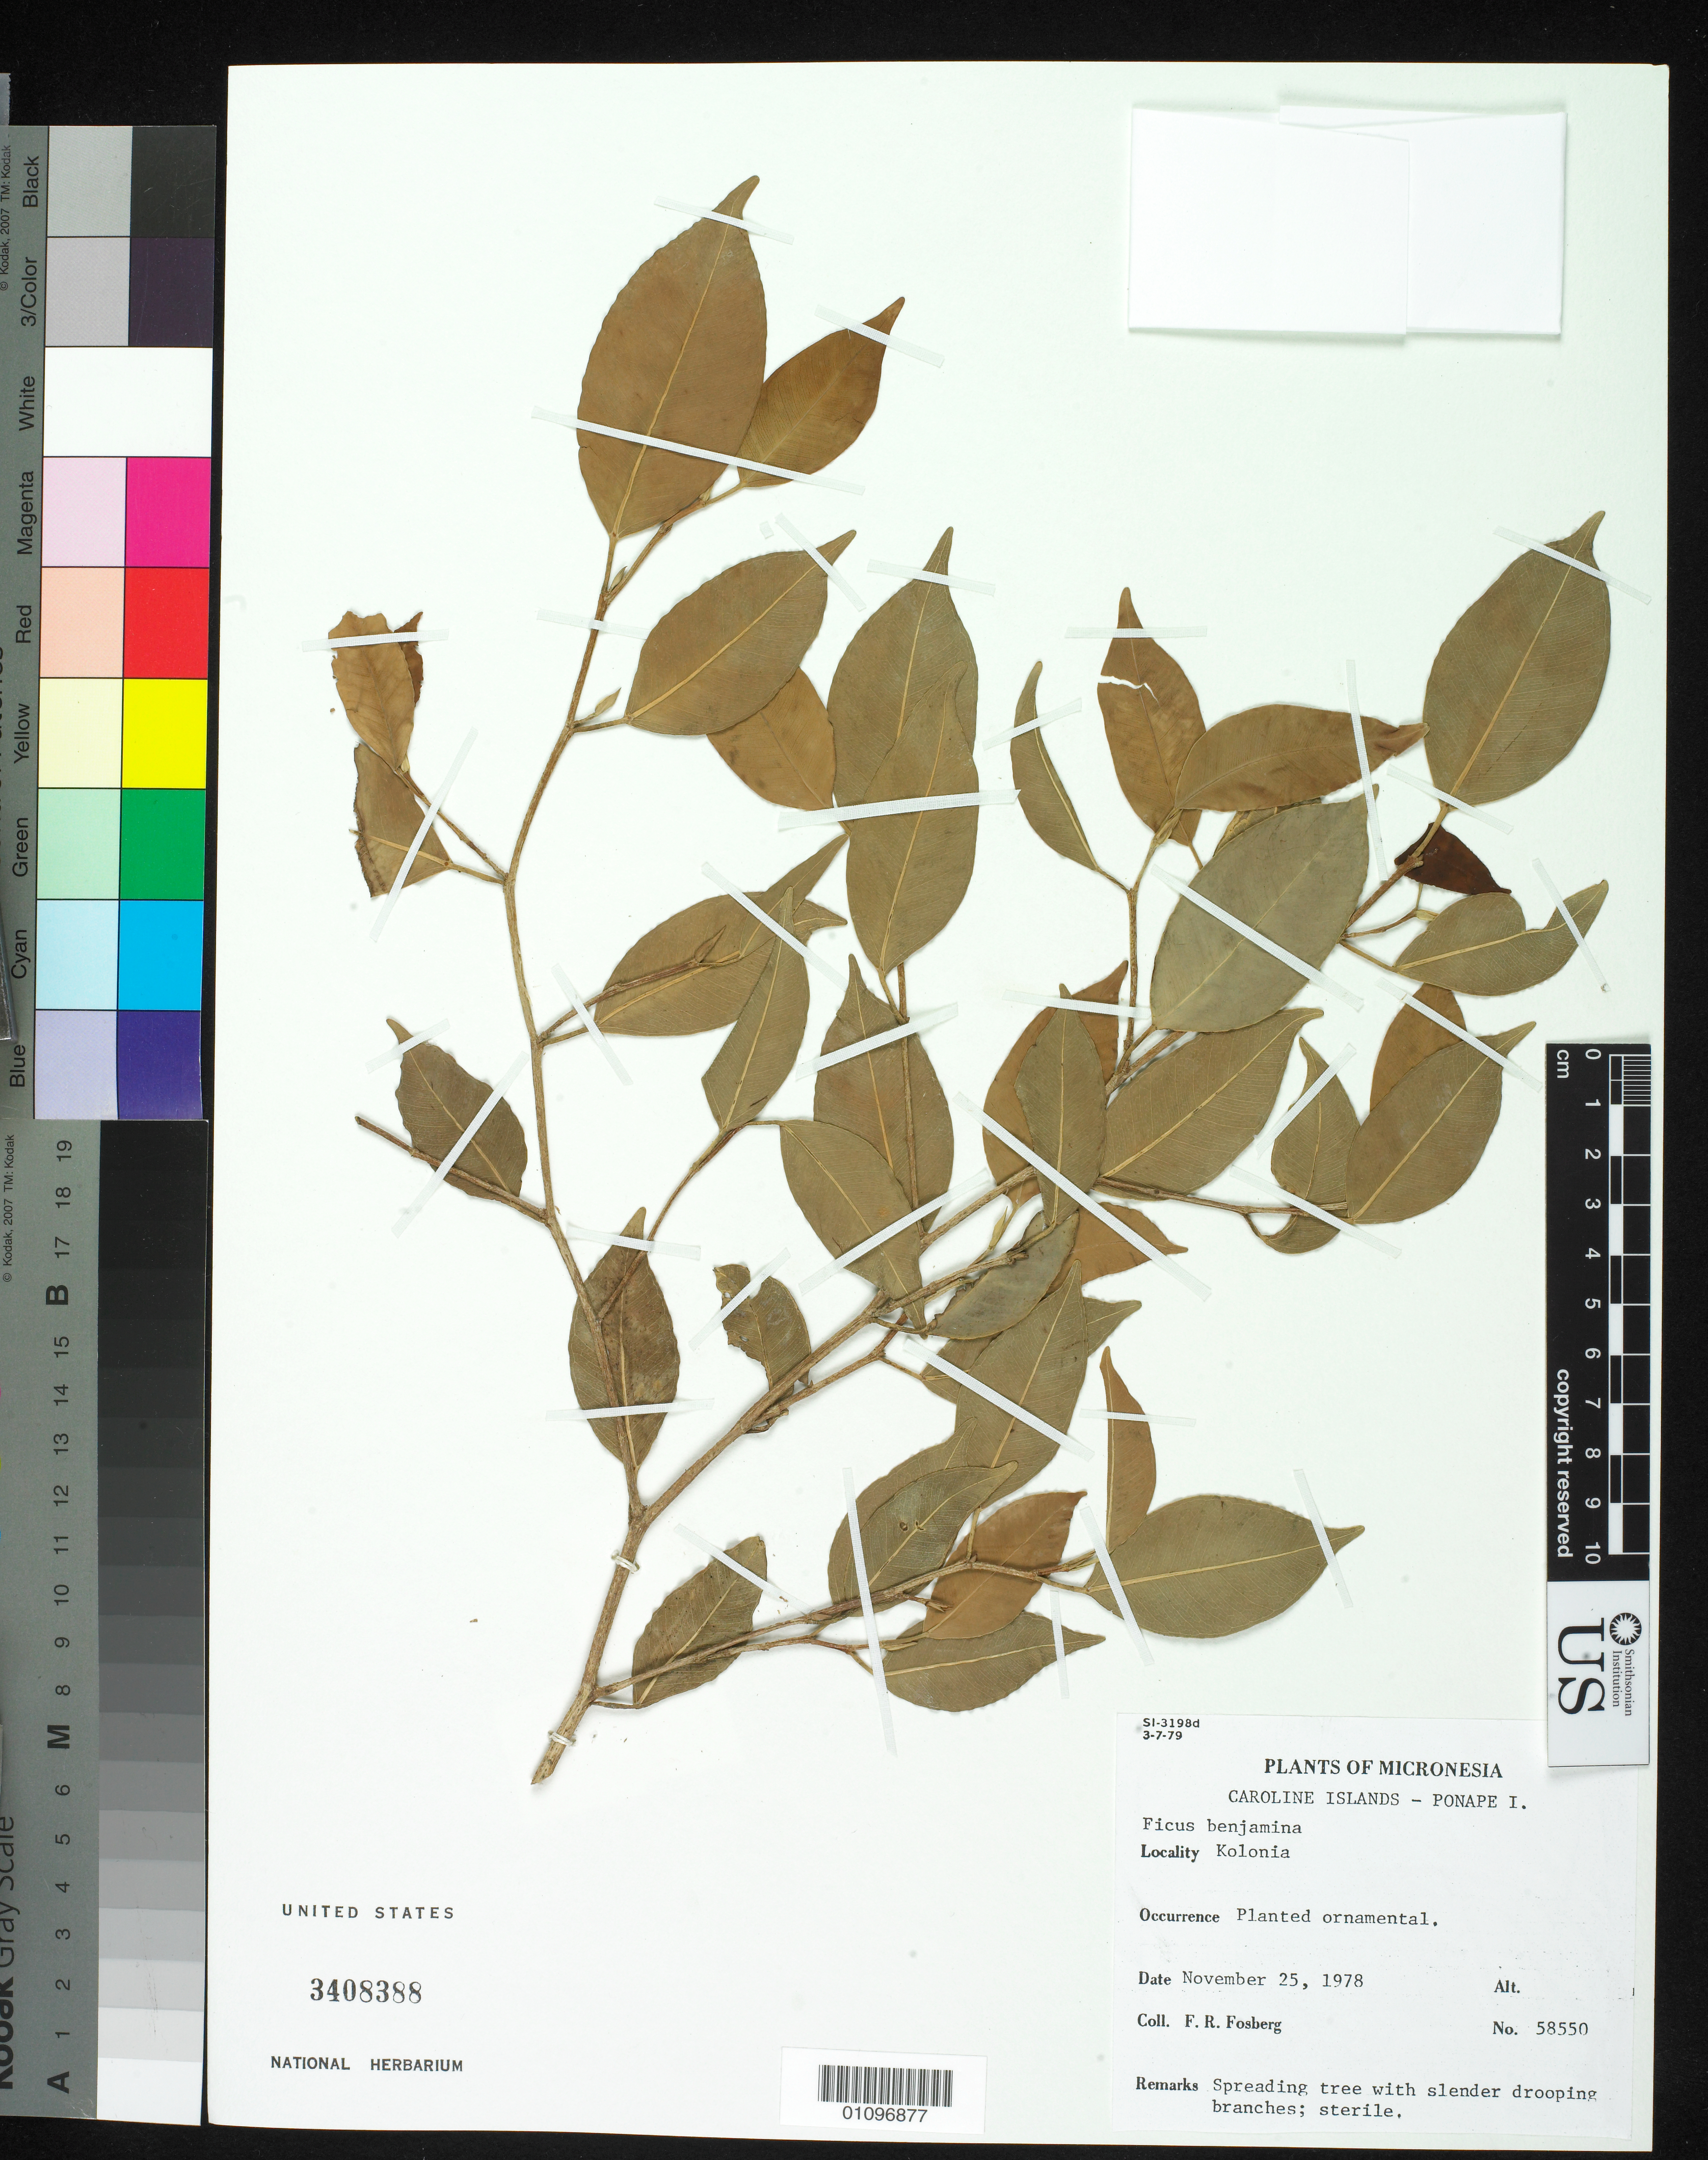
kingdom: Plantae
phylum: Tracheophyta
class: Magnoliopsida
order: Rosales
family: Moraceae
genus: Ficus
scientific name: Ficus benjamina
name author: L.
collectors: F. R. Fosberg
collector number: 58550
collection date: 1978-11-25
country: Micronesia, Federated States of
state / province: Pohnpei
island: Pohnpei [Ponape]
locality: Kolonia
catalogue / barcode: US 3408388